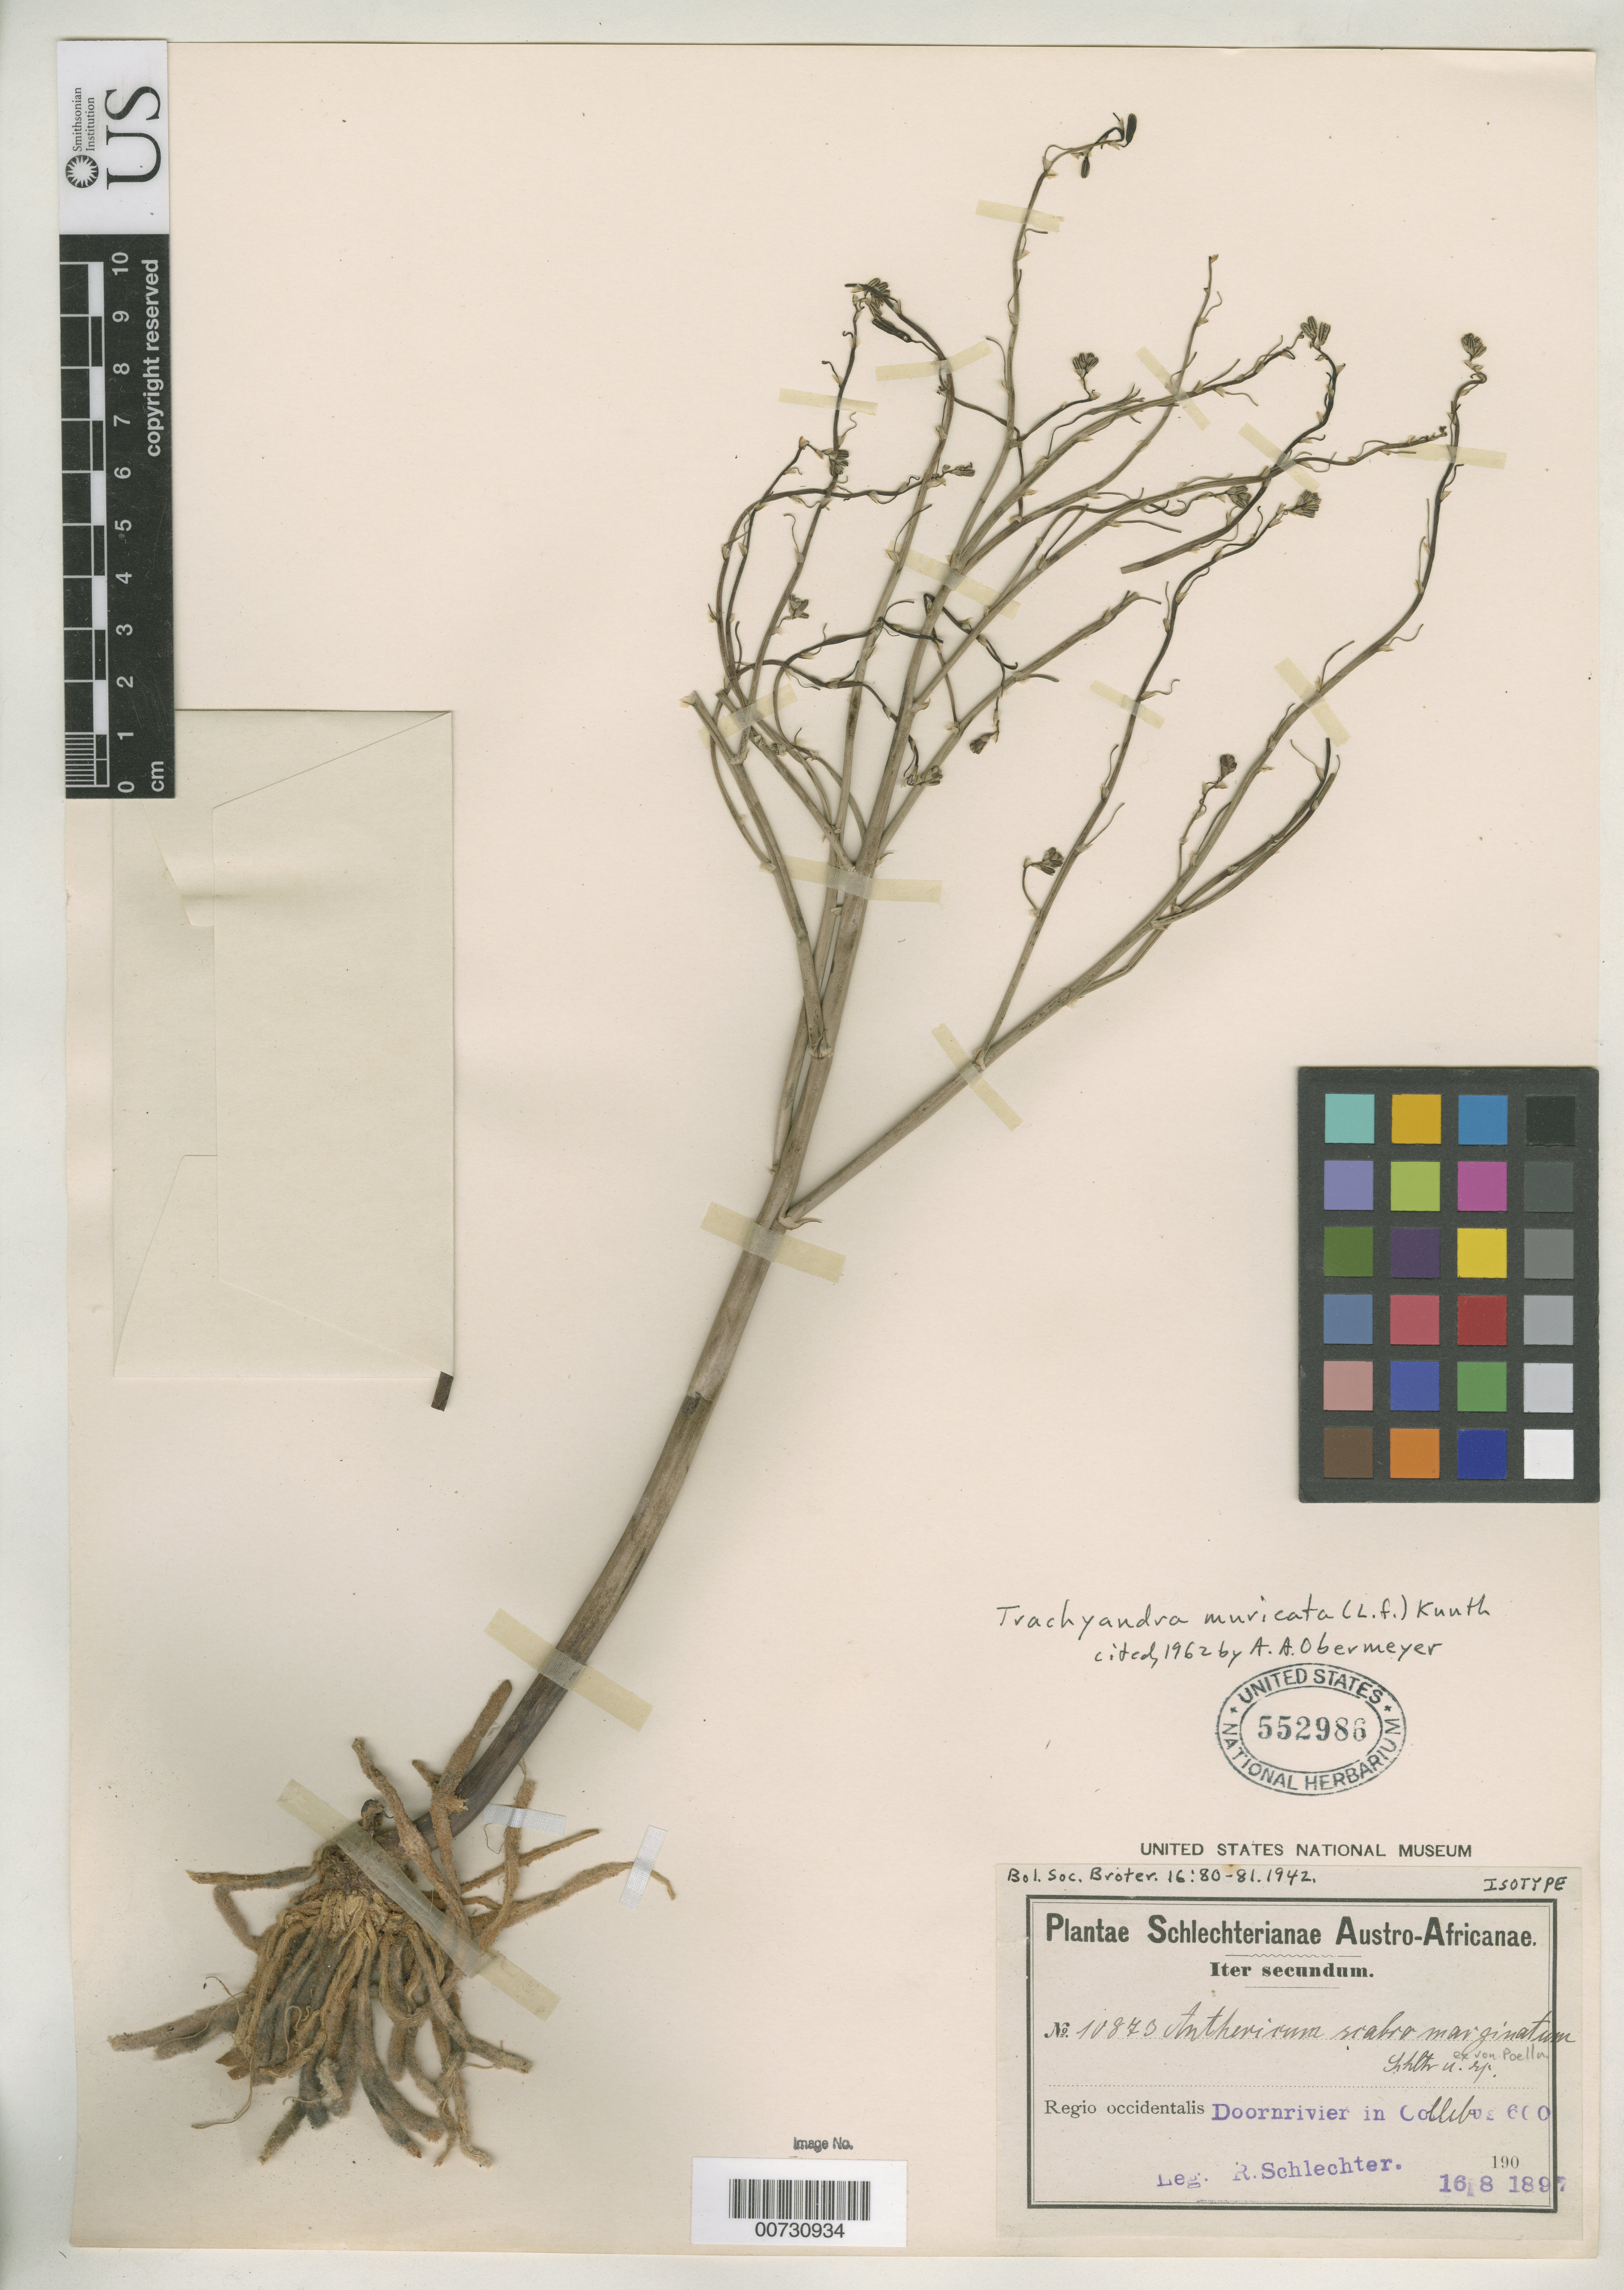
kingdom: Plantae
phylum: Tracheophyta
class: Liliopsida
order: Asparagales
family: Asparagaceae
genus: Anthericum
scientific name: Anthericum scabromarginatum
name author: Schltr. ex Poelln.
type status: Isotype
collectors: F. R. R. Schlechter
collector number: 10873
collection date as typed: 16 Aug 1897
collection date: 1897-08-16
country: South Africa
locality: Regio occidentalis, Doornrivier.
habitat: In collibus.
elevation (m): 183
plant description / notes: Collection (but not US sheet) cited 1962 by A.A. Obermeyer, Bothalia 7: 742.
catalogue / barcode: US 552986